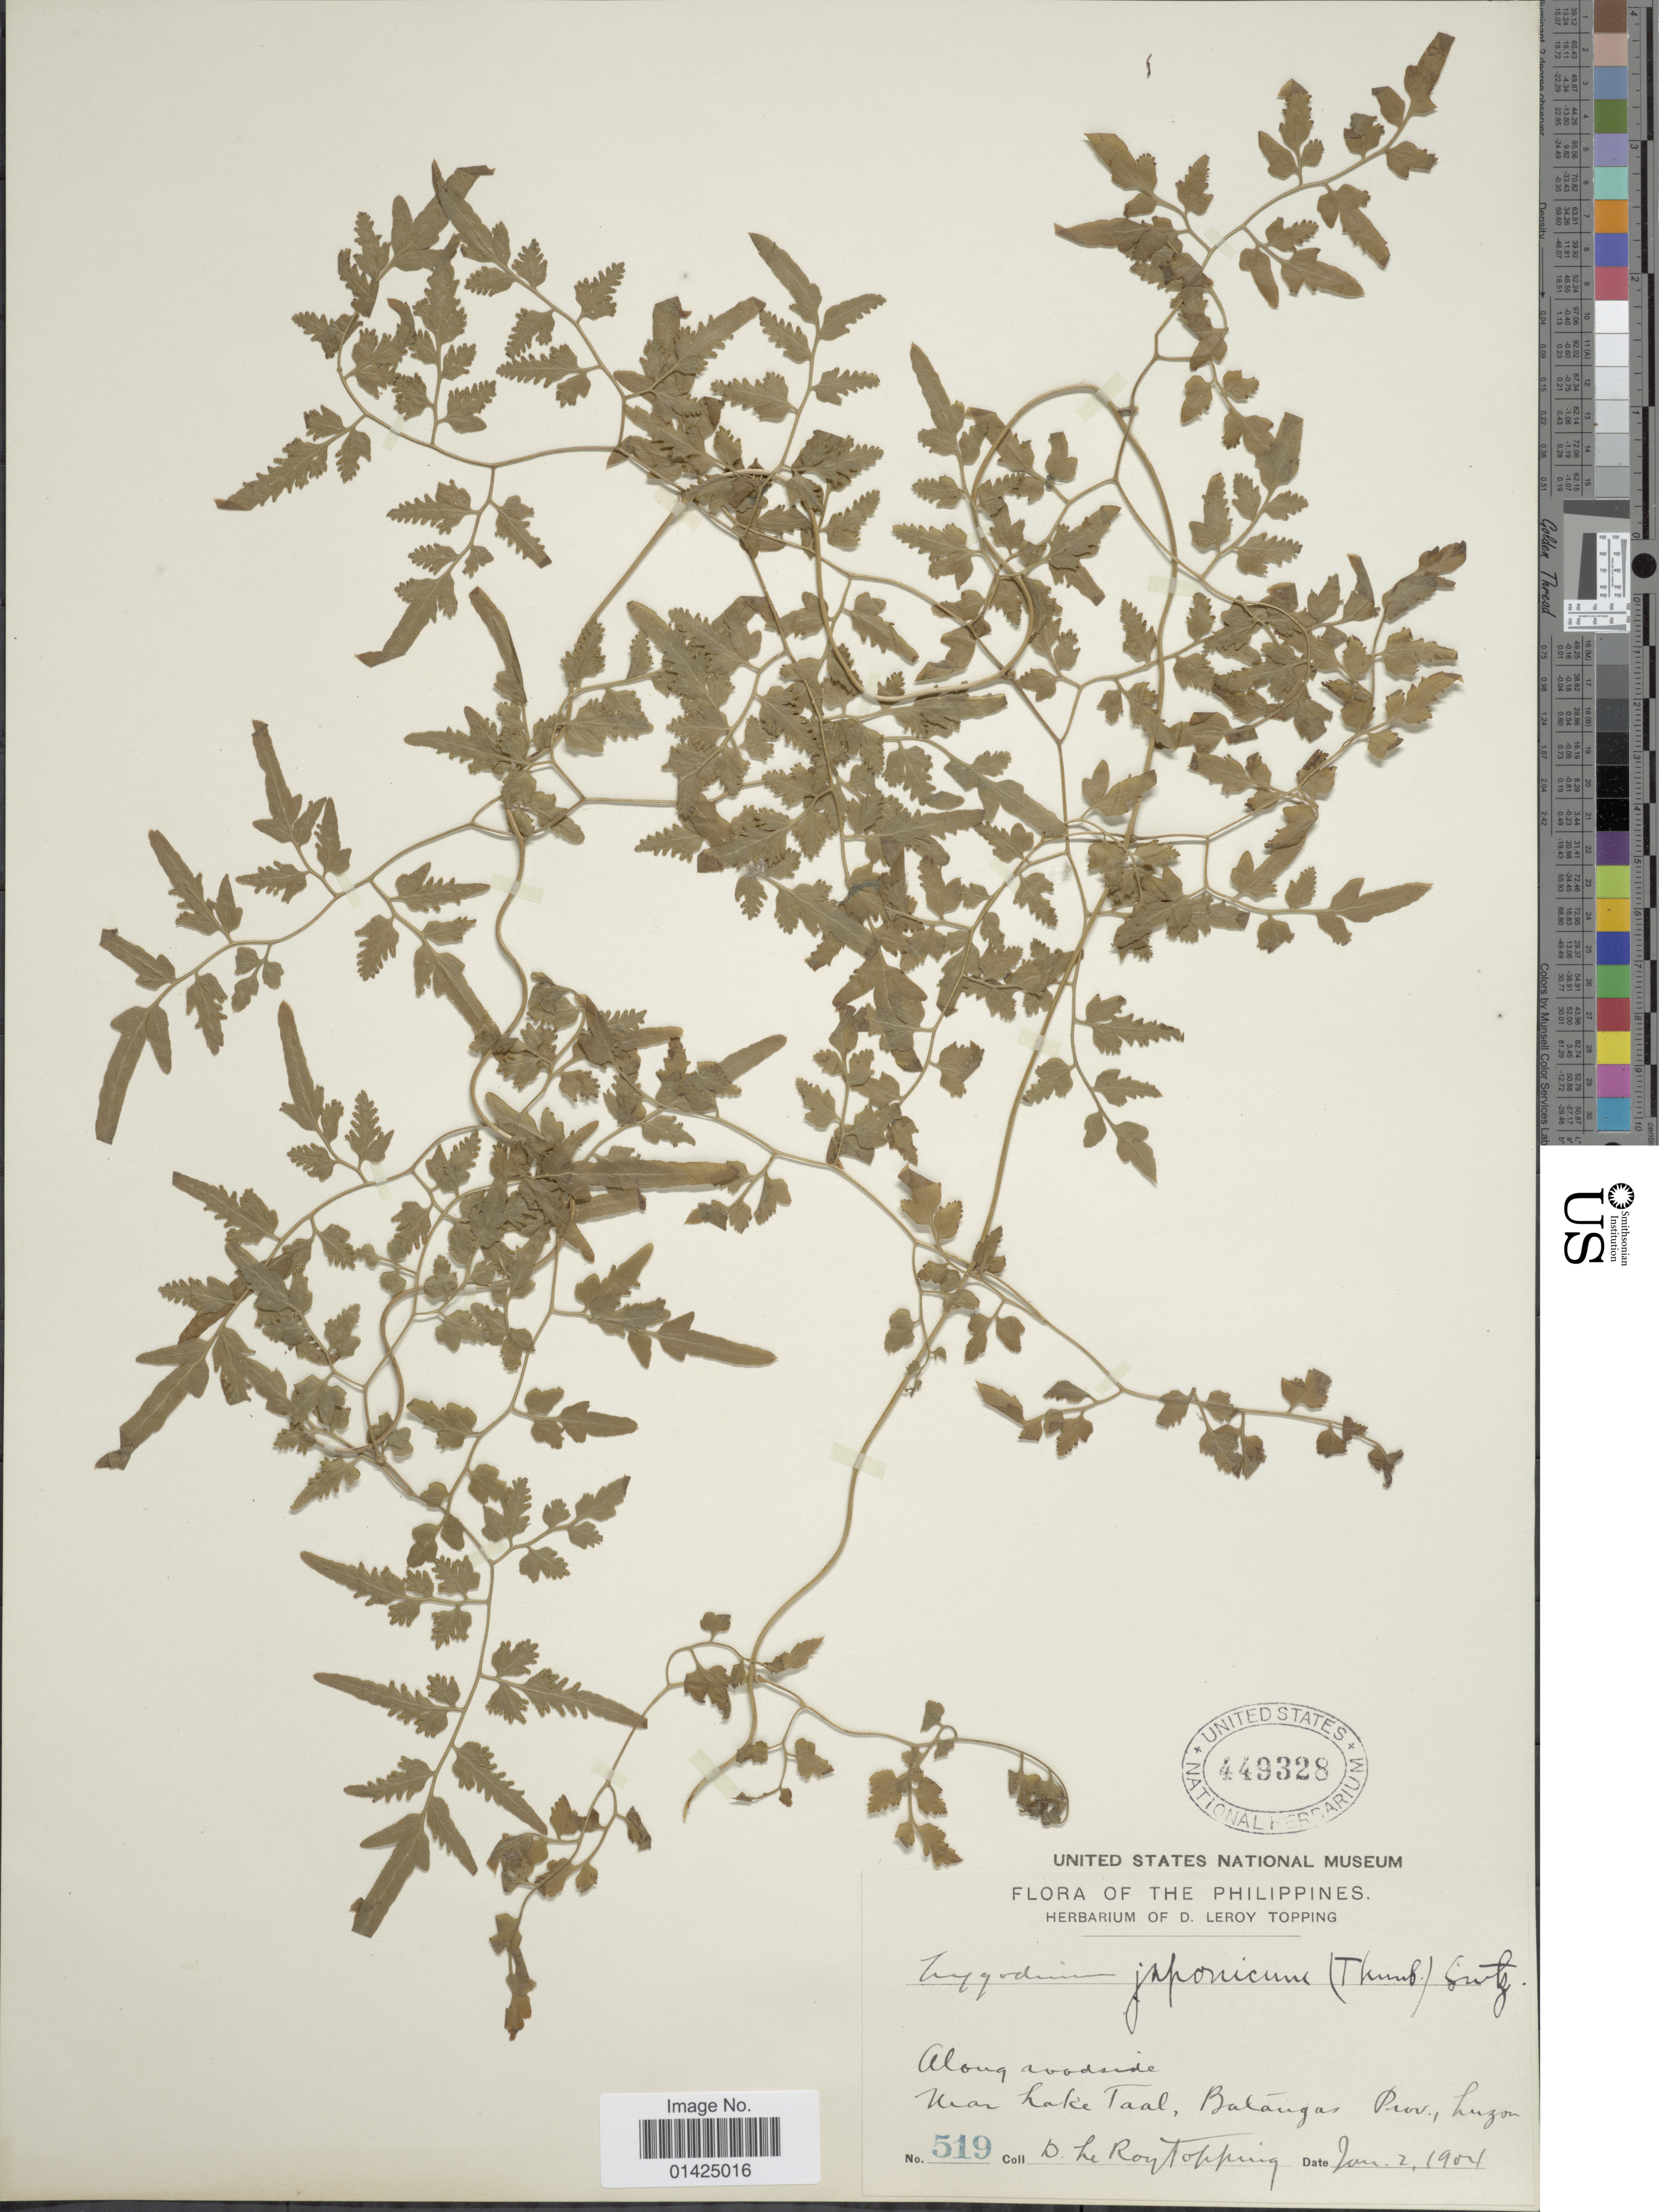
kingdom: Plantae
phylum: Tracheophyta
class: Polypodiopsida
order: Schizaeales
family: Lygodiaceae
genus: Lygodium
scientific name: Lygodium japonicum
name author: (Thunb.) Sw.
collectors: D. L. Topping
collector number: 519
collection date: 1904-01-02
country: Philippines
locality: Along roadside. Near Lake Taal, Batangas. Prov. Luzon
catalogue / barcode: US 449328